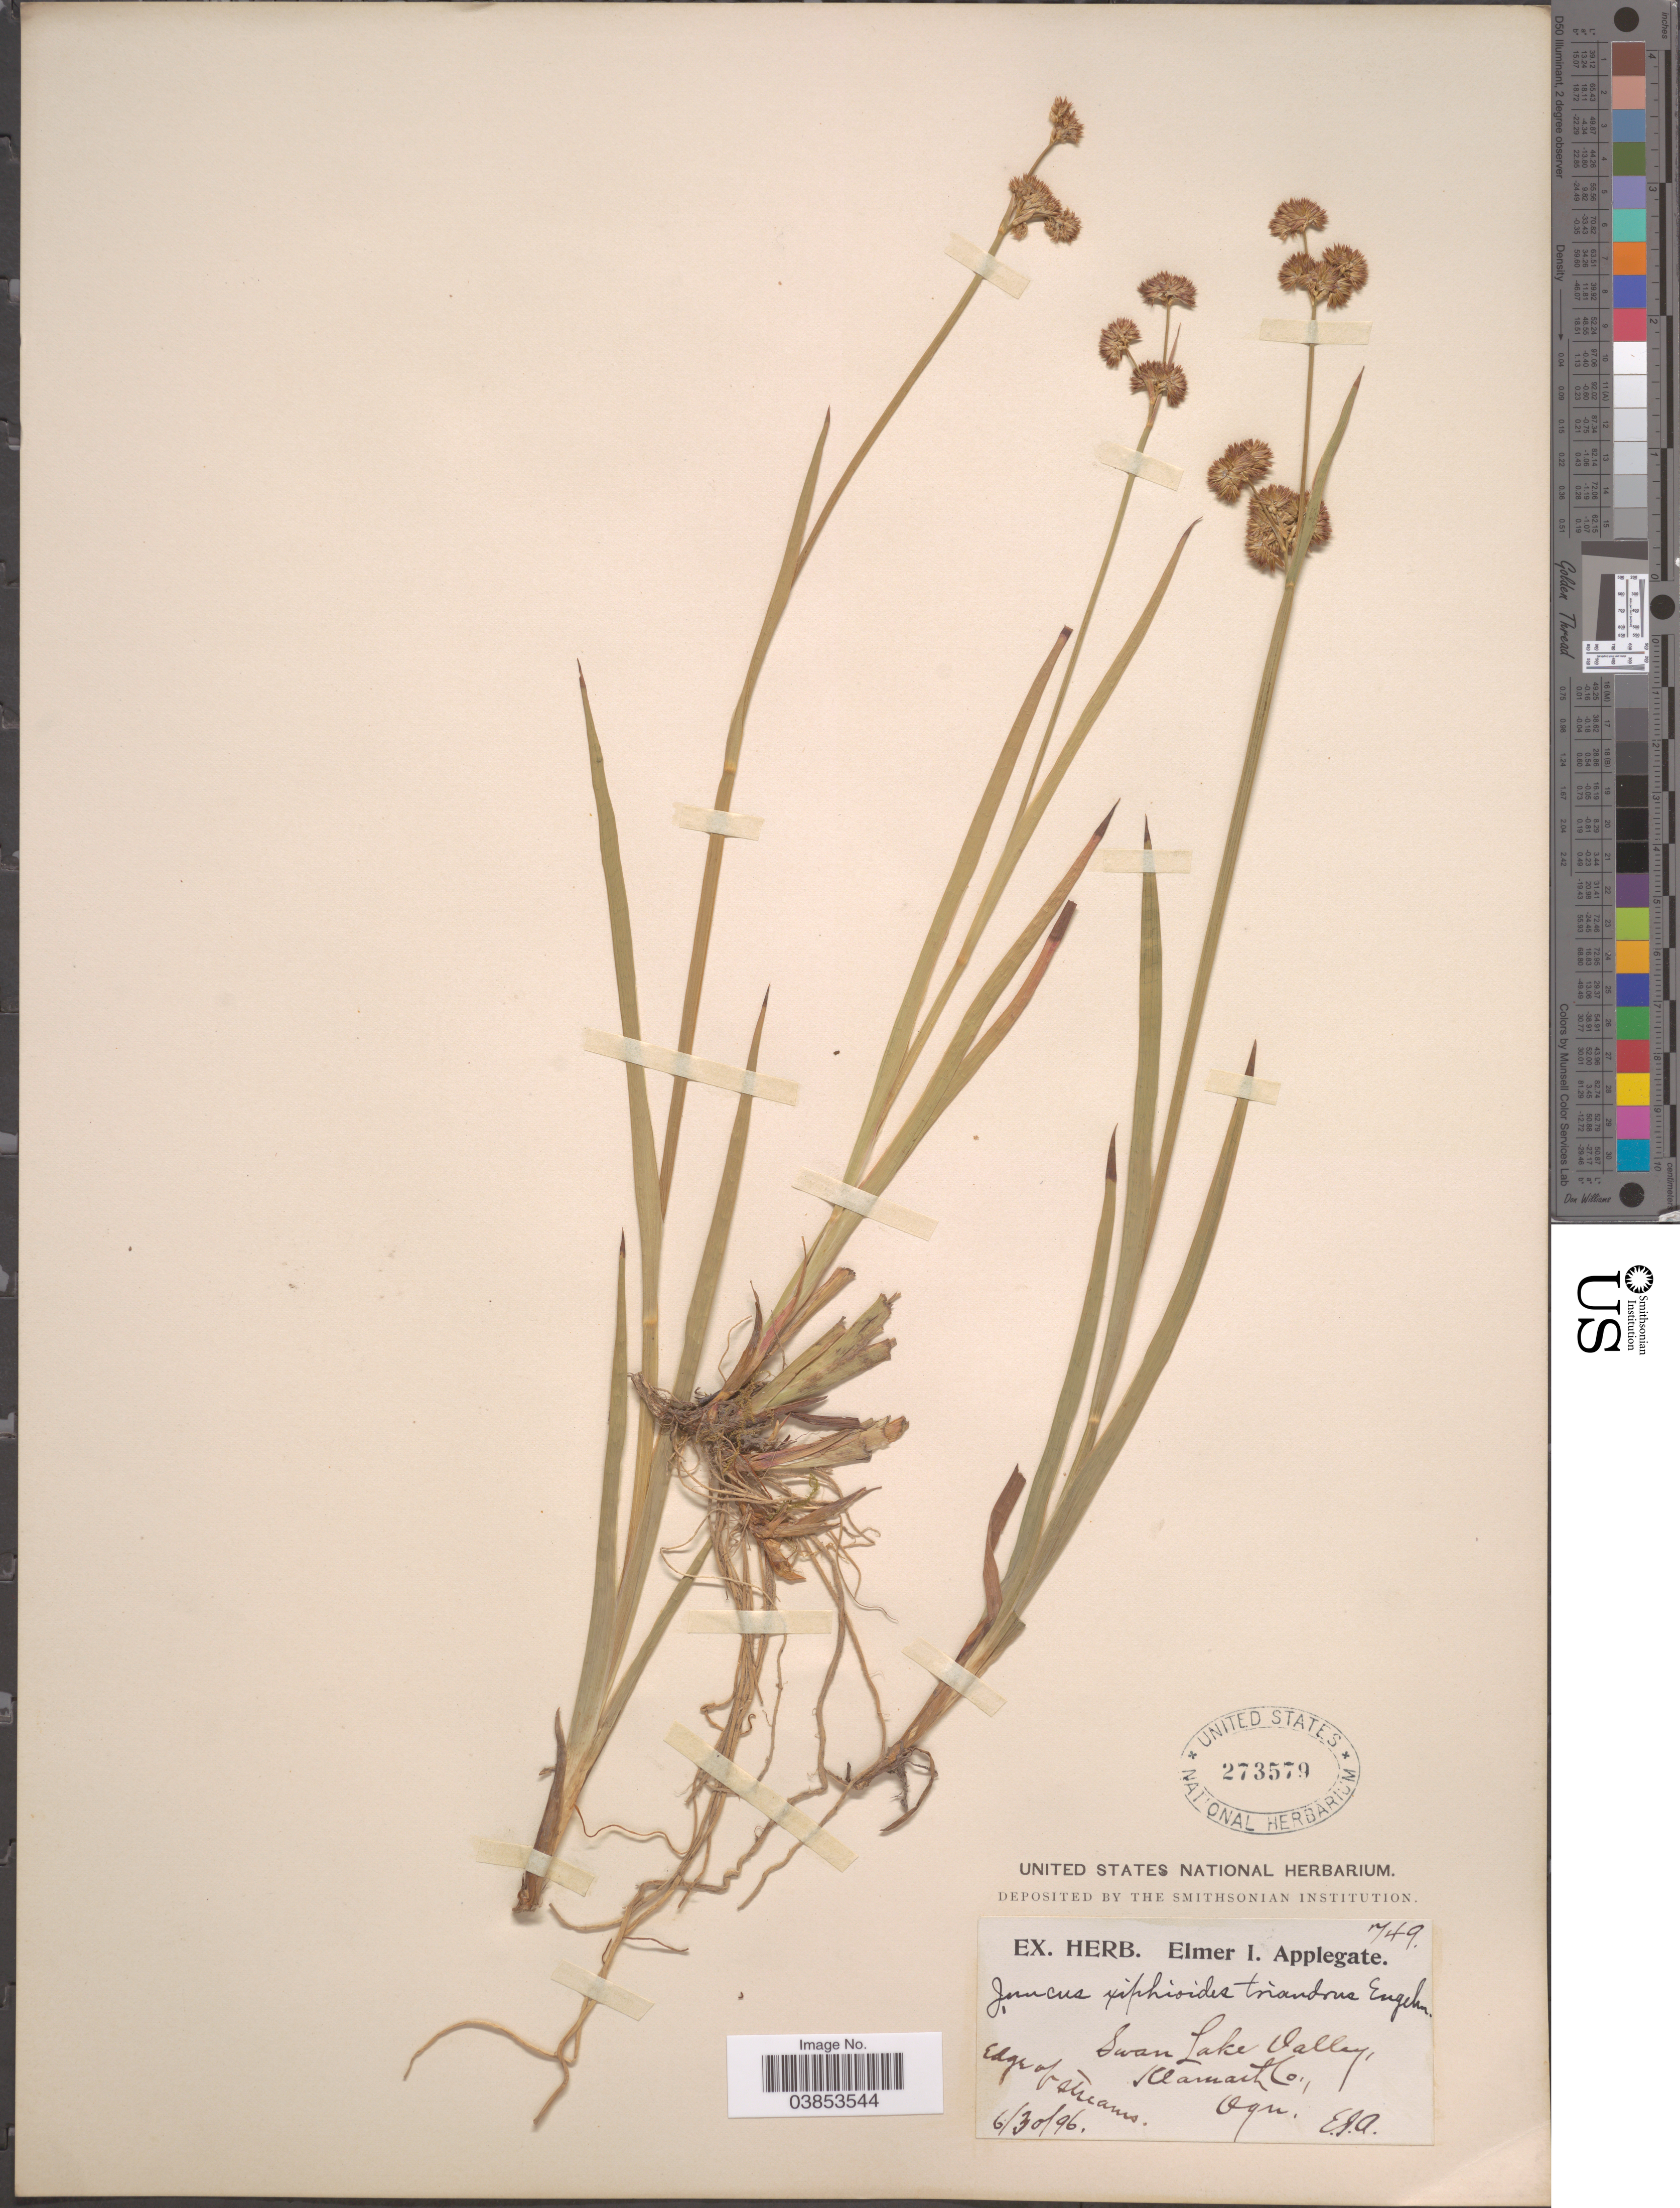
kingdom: Plantae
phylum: Tracheophyta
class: Liliopsida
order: Poales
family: Juncaceae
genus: Juncus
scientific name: Juncus ensifolius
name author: Wikstr.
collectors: E. I. Applegate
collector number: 749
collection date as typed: Transcribed d/m/y: 30/6/96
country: United States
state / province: Oregon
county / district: Klamath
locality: Swan Lake Valley, Klamath Co.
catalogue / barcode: US 273579